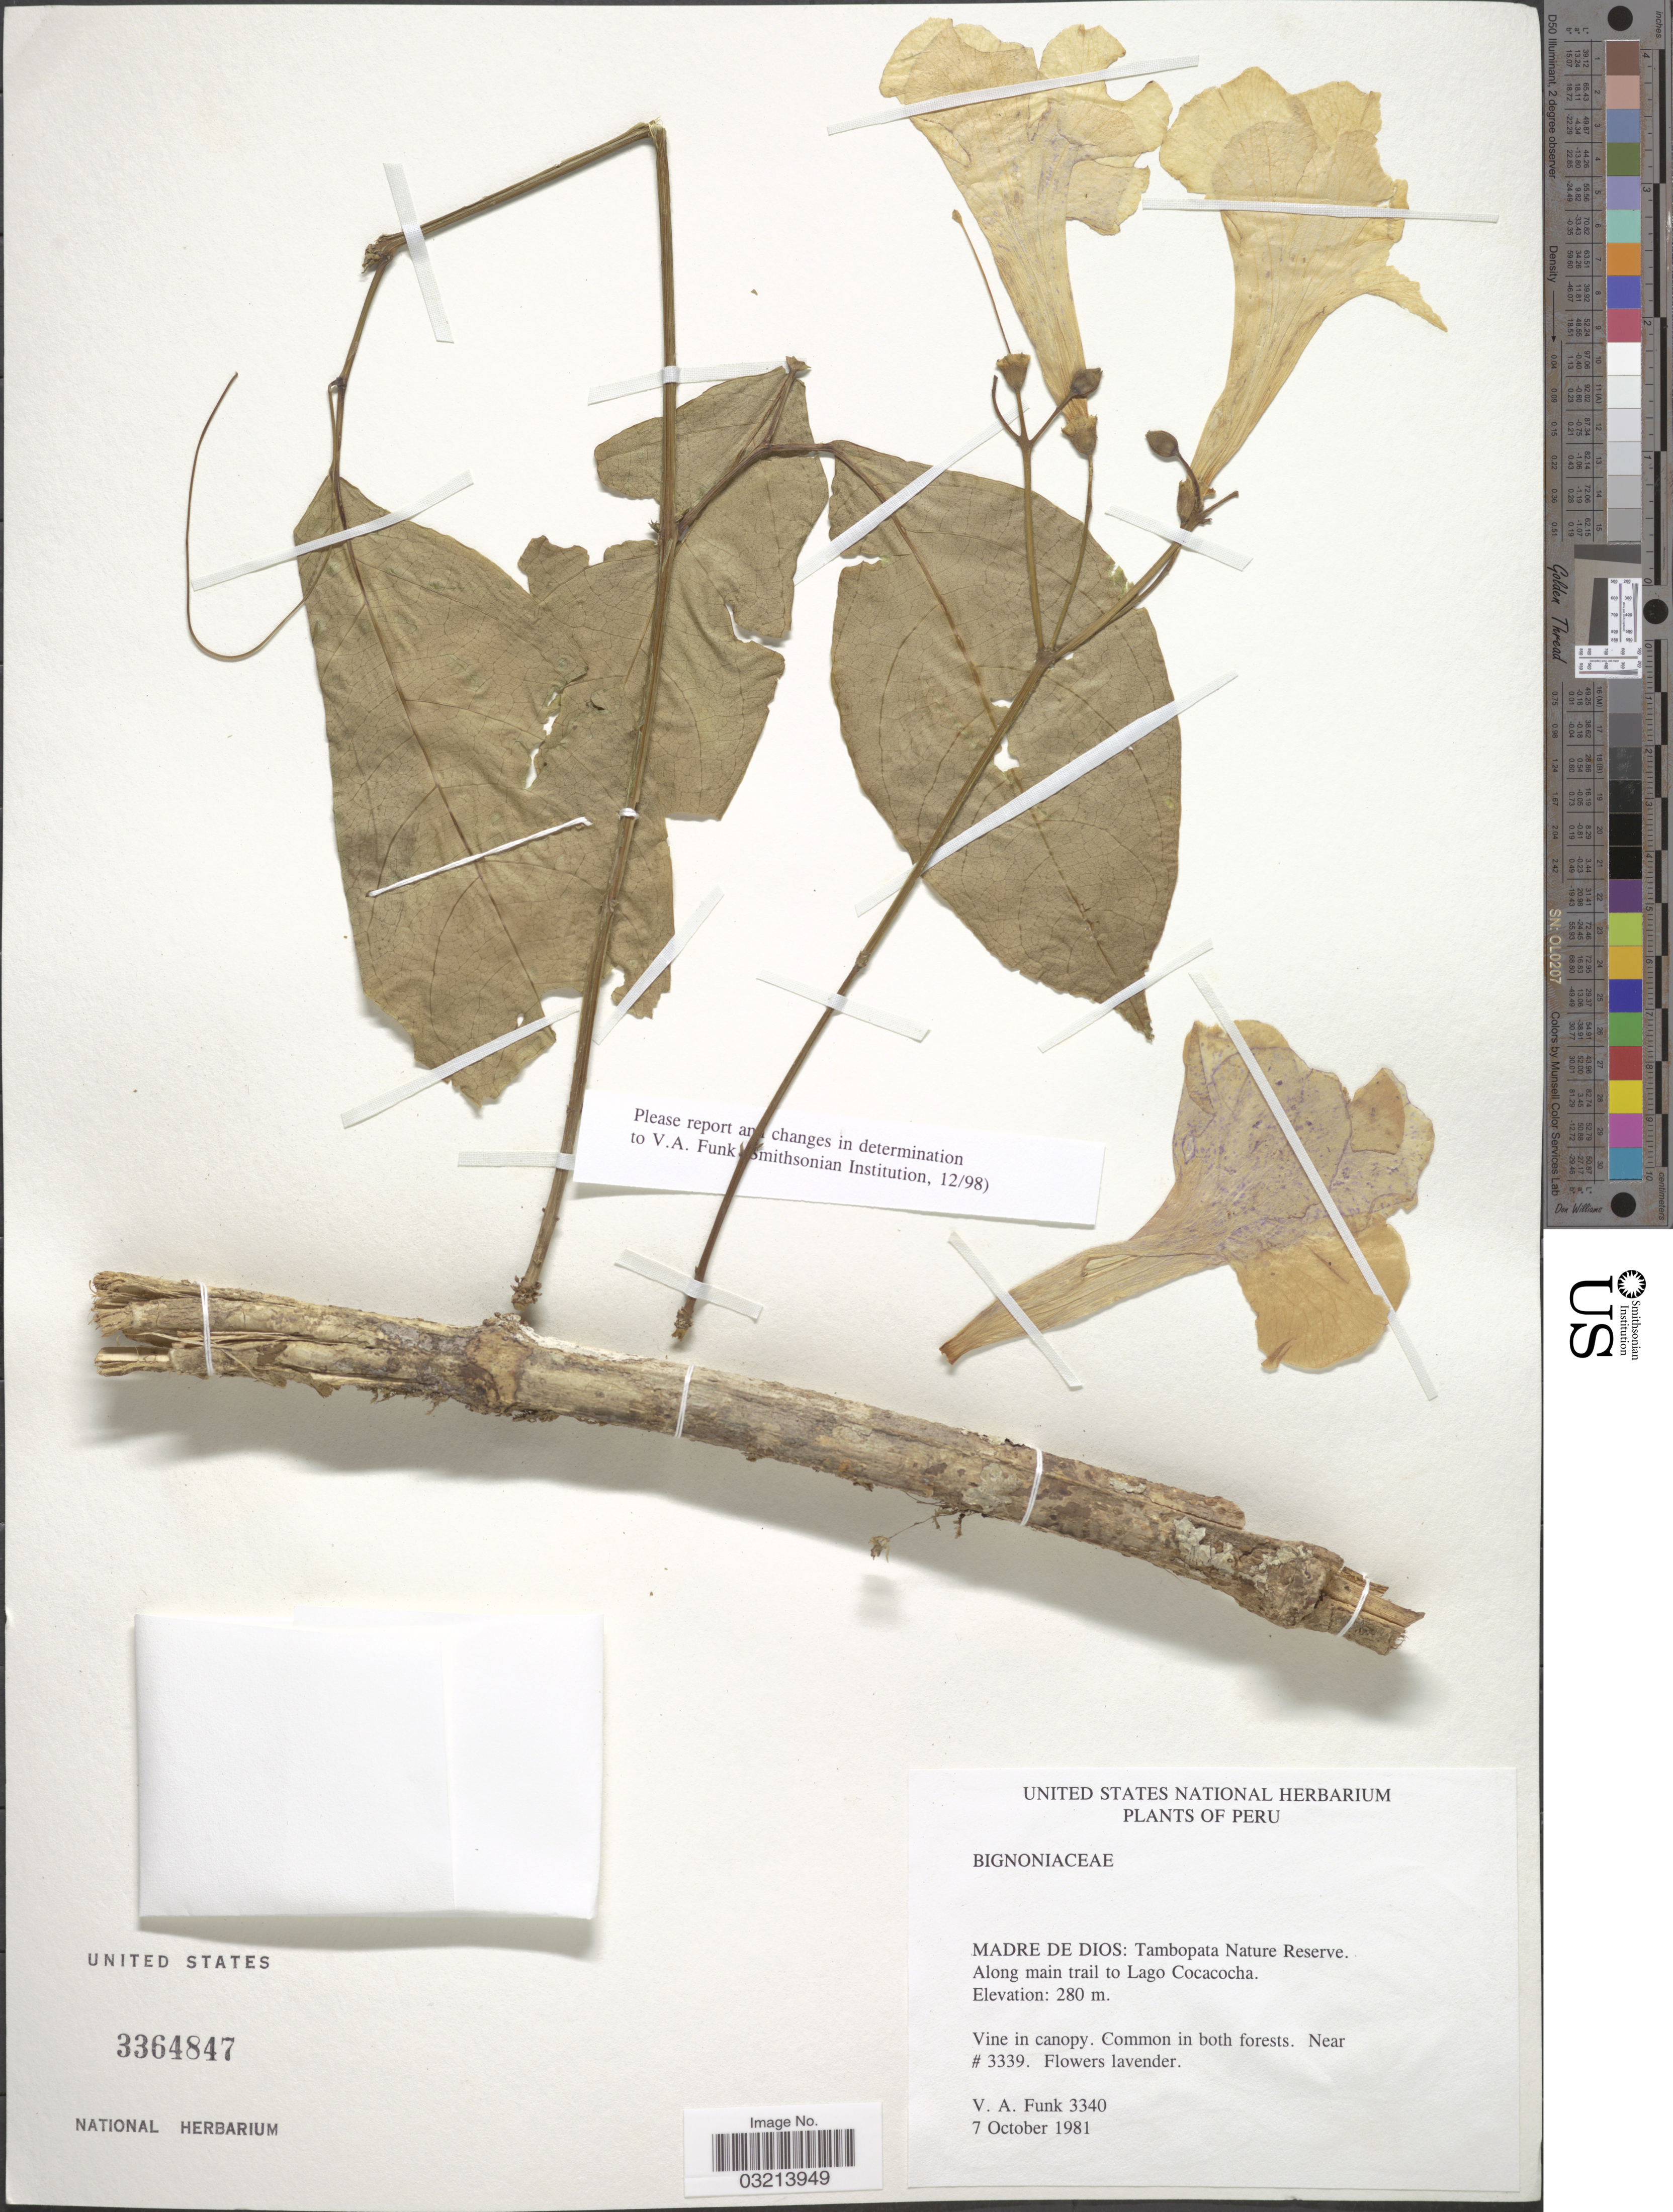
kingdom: Plantae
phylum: Tracheophyta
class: Magnoliopsida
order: Lamiales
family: Bignoniaceae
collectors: V. Funk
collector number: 3340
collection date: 1981-10-07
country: Peru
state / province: Madre de Dios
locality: Tambopata Nature Reserve. Along main trail to Lago Cocacocha.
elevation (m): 280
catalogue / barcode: US 3364847